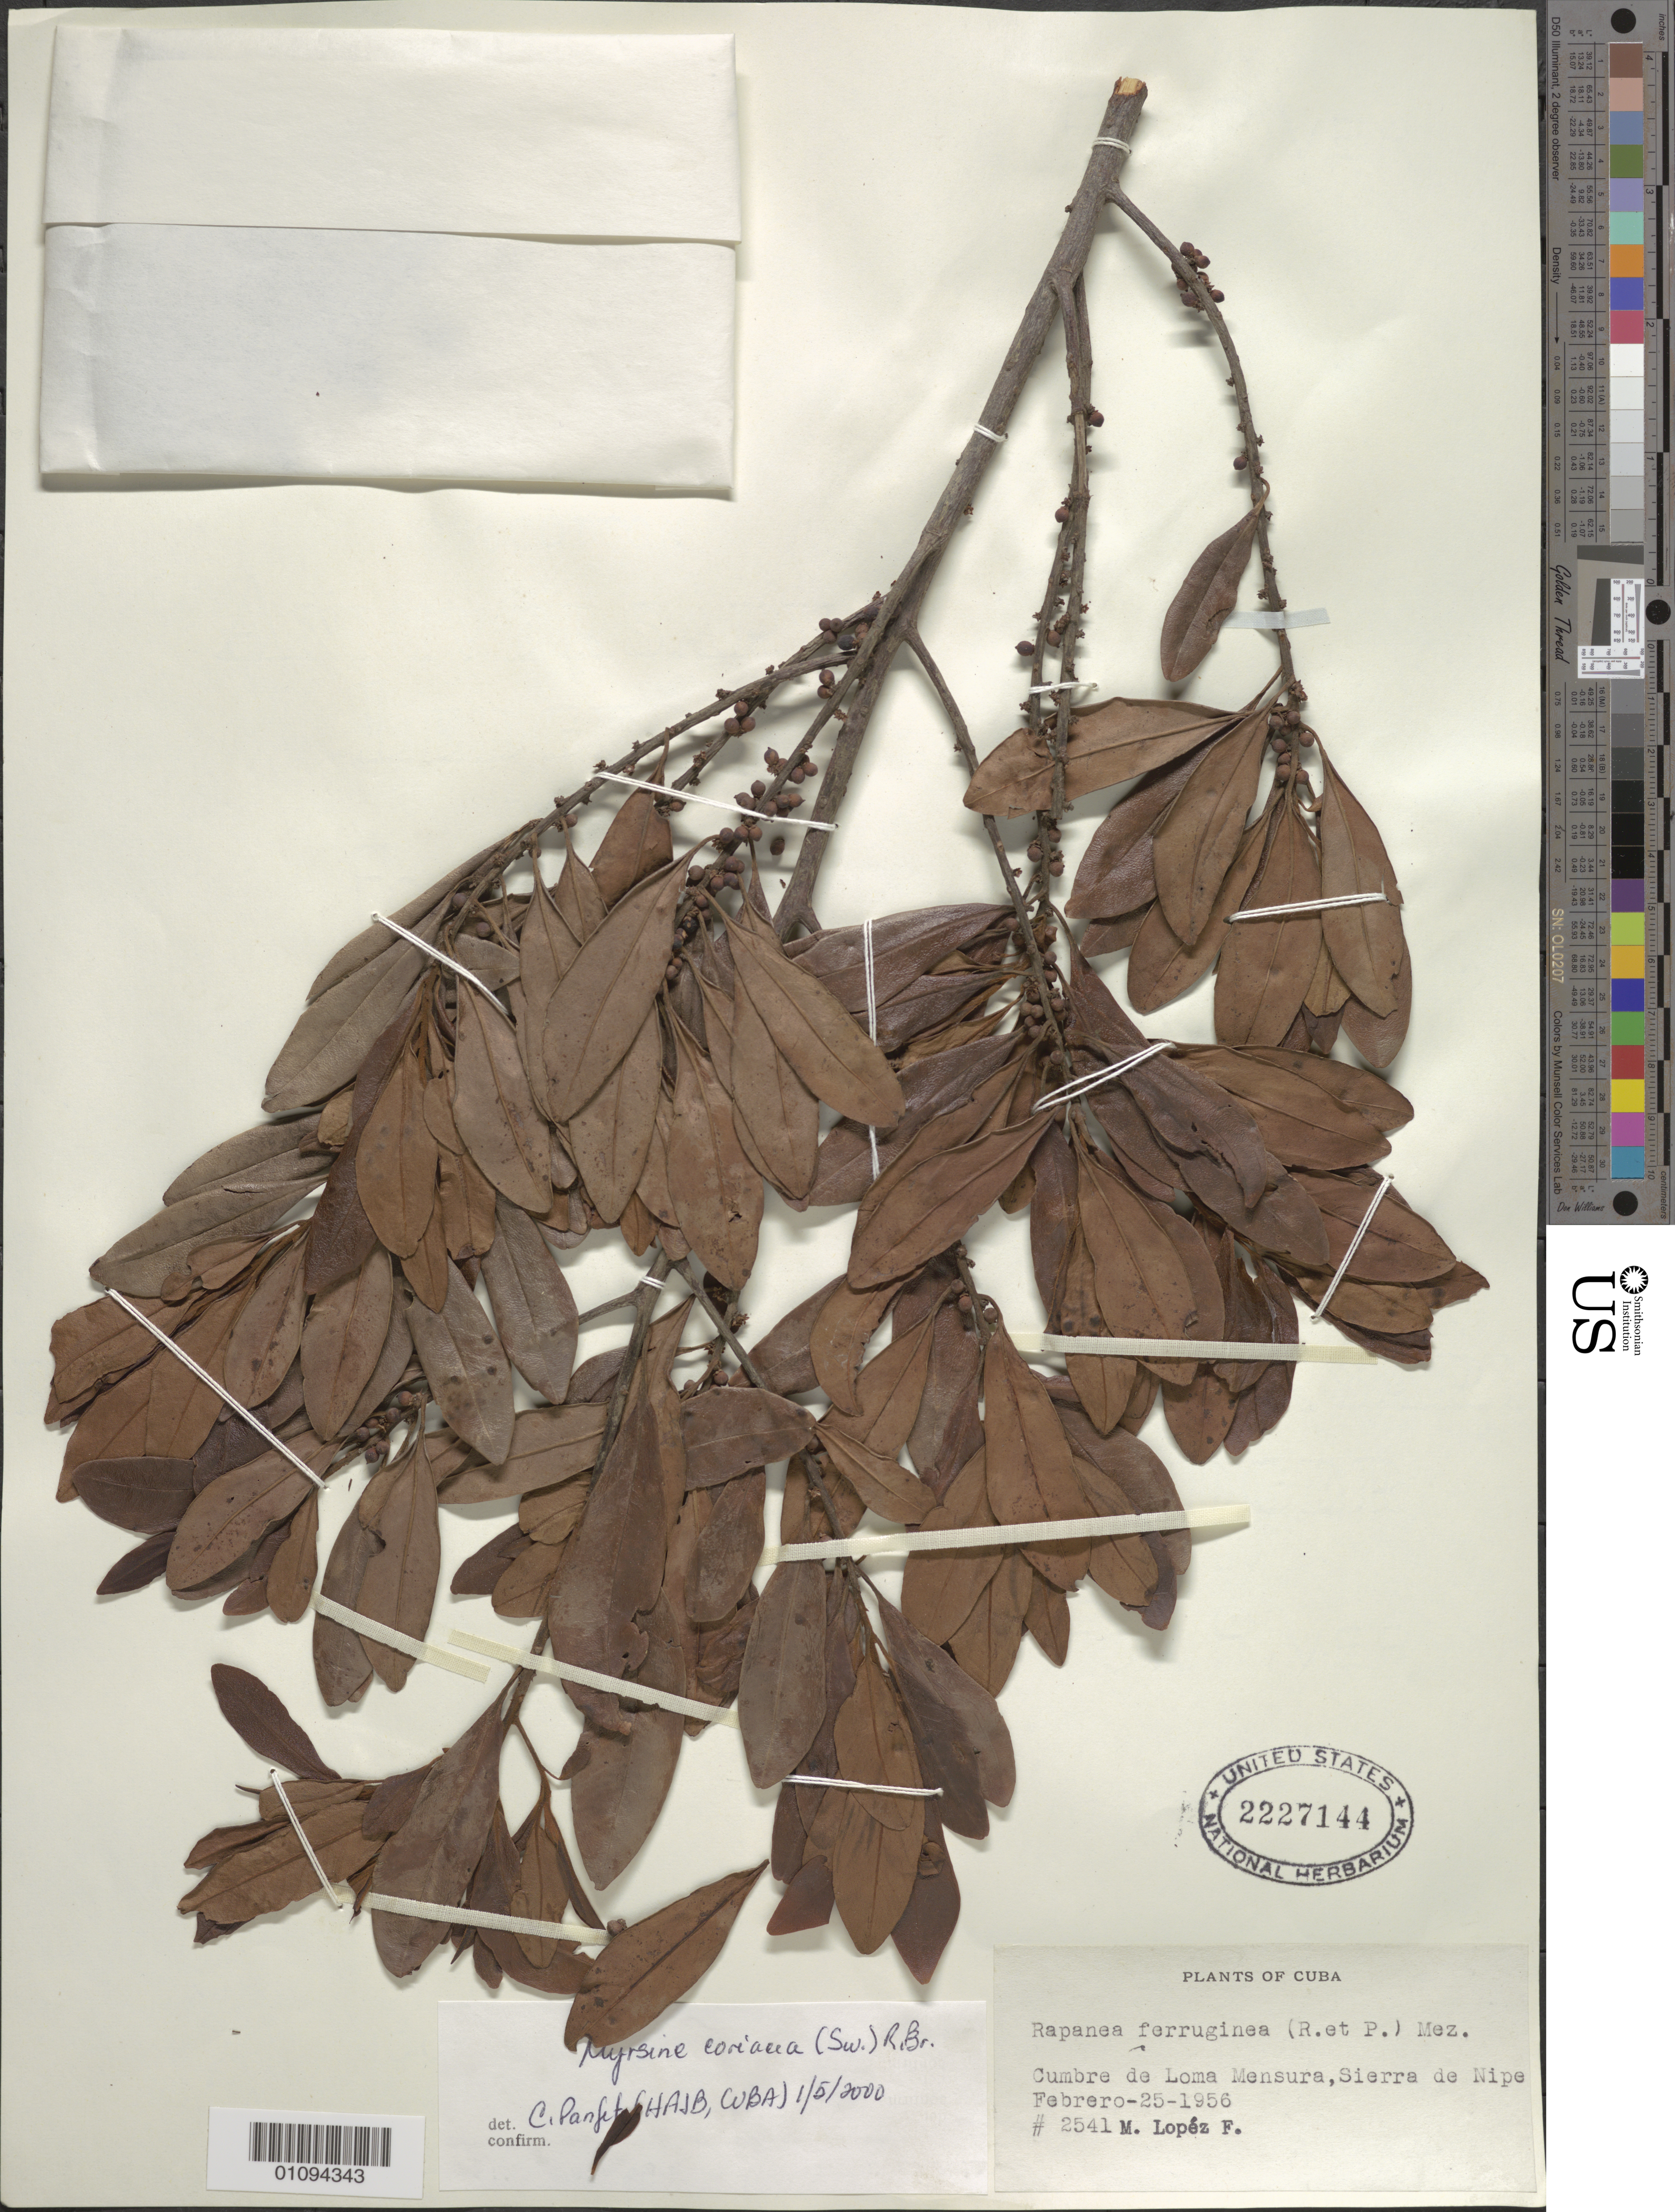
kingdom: Plantae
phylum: Tracheophyta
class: Magnoliopsida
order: Ericales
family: Primulaceae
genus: Myrsine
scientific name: Myrsine coriacea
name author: (Sw.) R. Br. ex Roem. & Schult.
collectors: M. López Figueiras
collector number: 2541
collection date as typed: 25 Feb 1956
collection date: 1956-02-25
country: Cuba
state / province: Holguín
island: Cuba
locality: Cumbre de Loma Mensura, Sierra de Nipe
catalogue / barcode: US 2227144